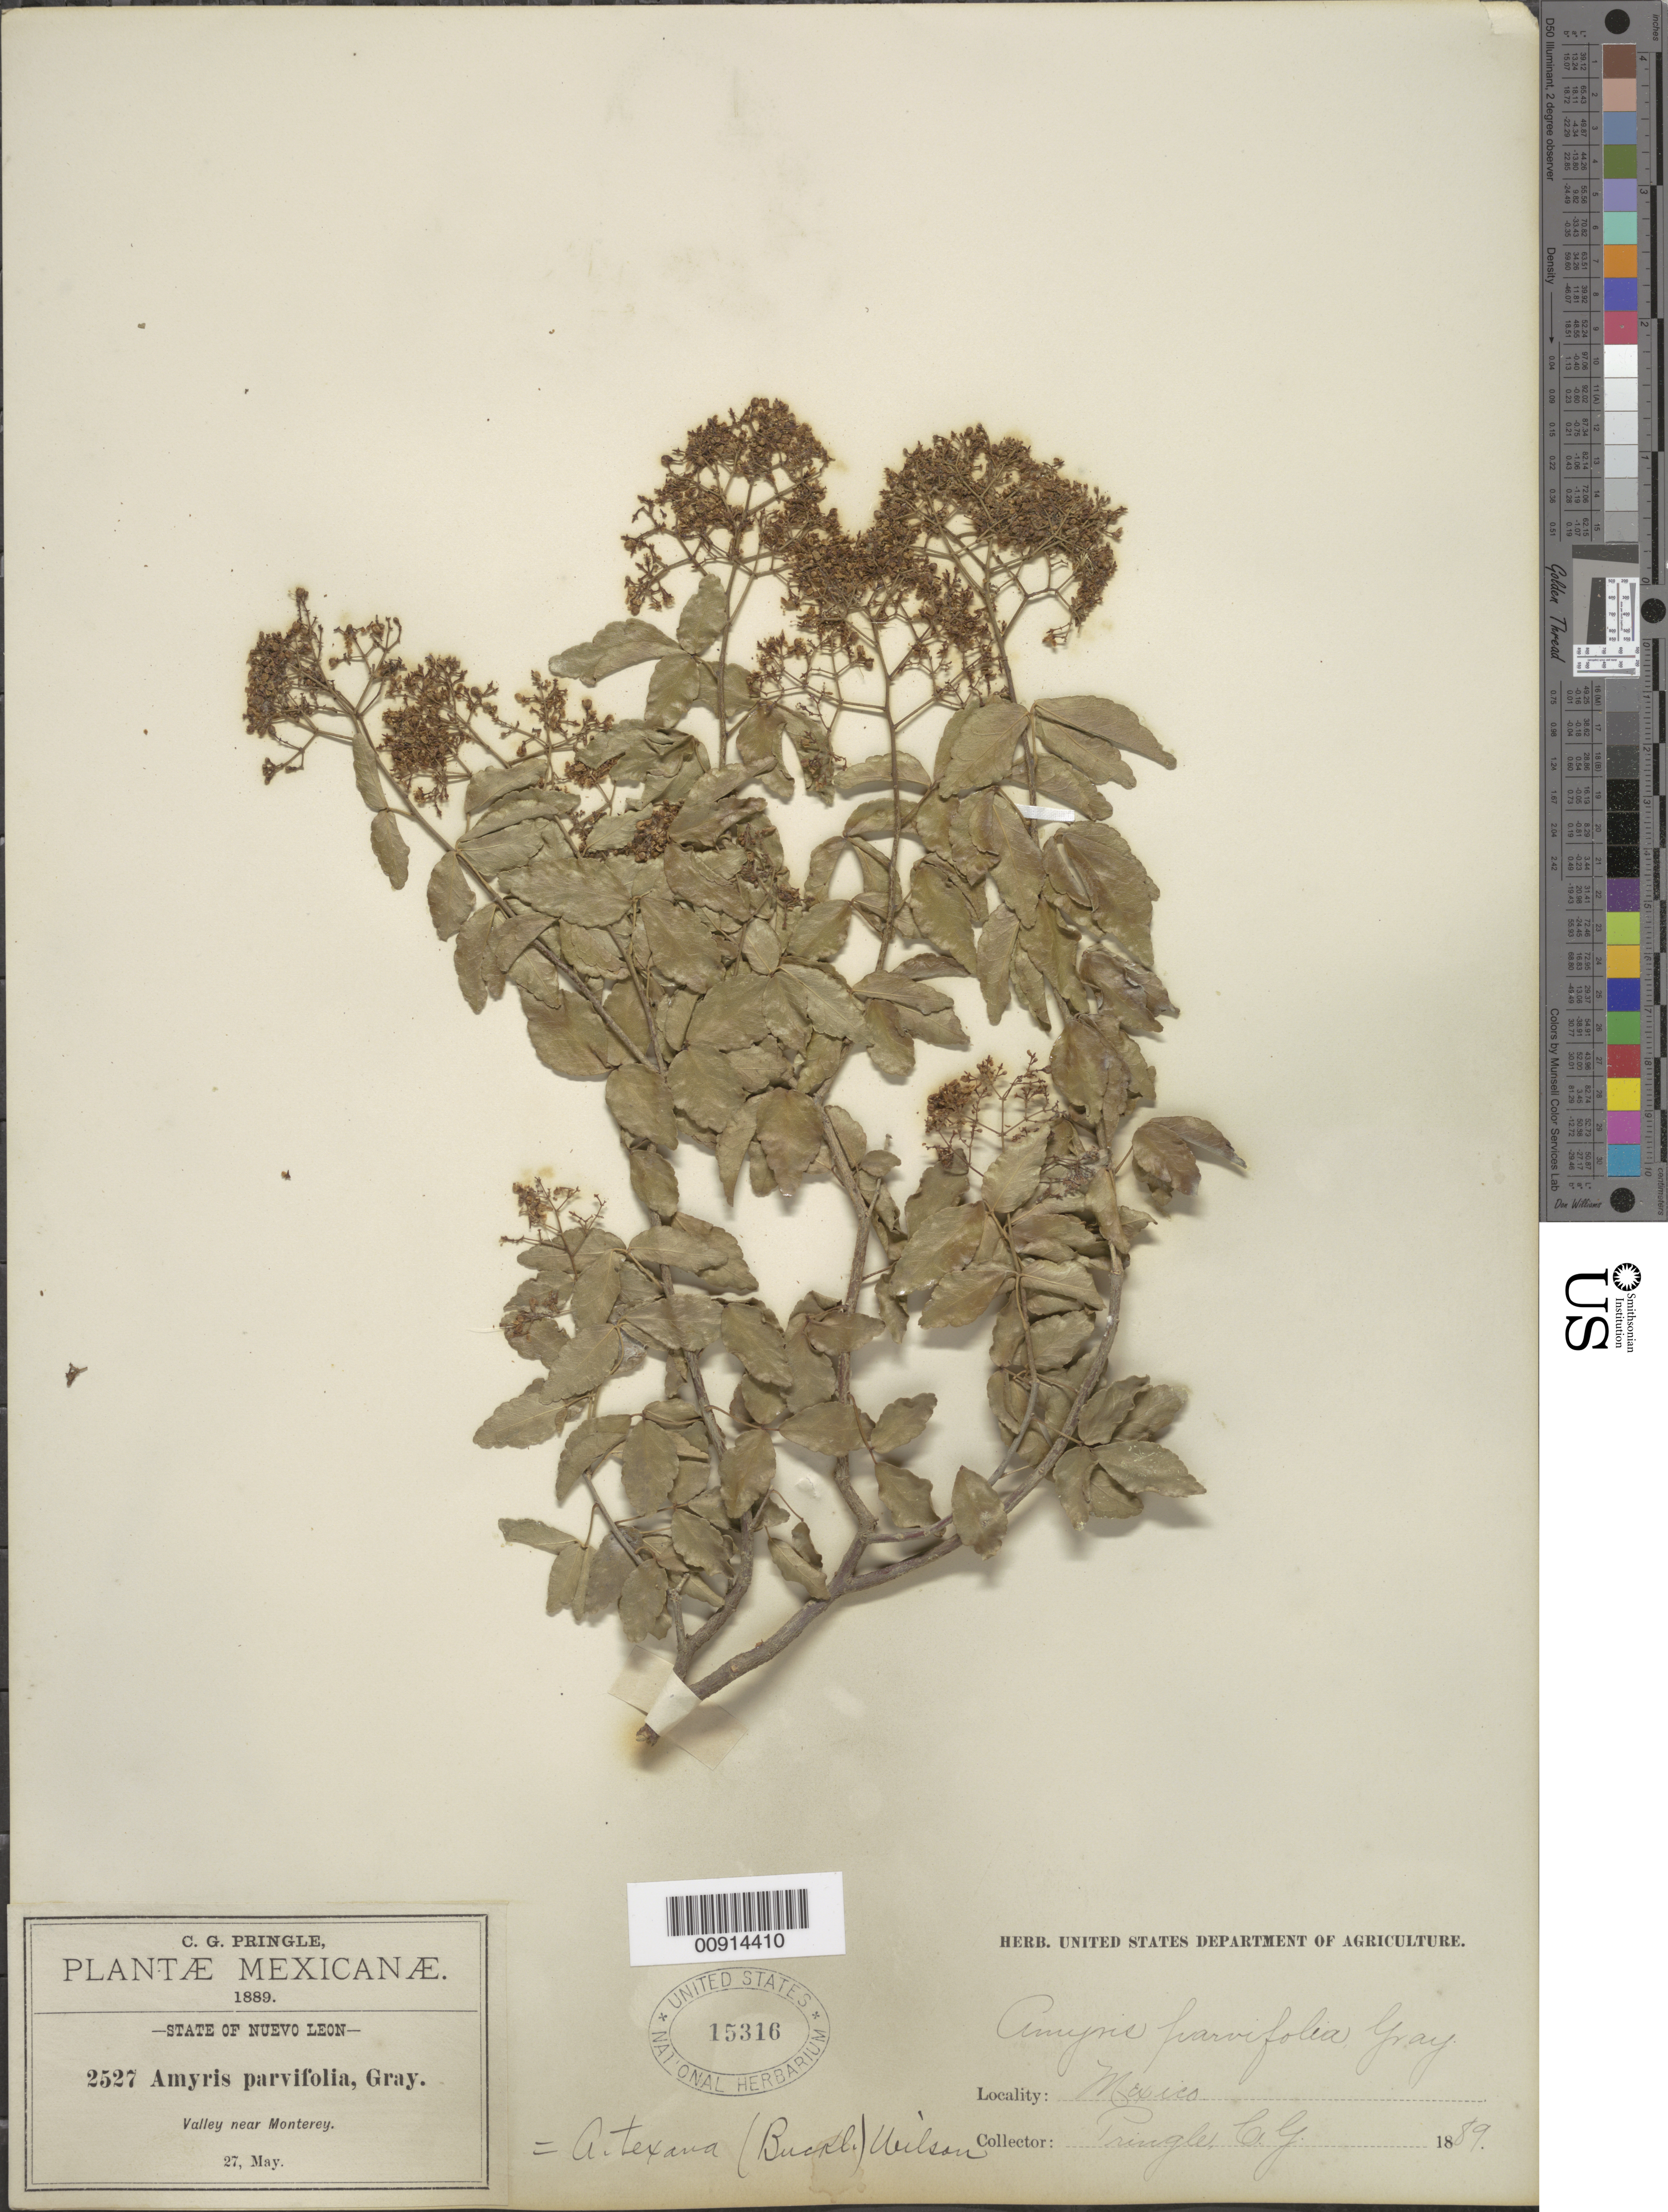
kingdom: Plantae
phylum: Tracheophyta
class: Magnoliopsida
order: Sapindales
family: Rutaceae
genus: Amyris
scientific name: Amyris texana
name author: (Buckley) P. Wilson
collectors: C. G. Pringle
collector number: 2527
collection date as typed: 27 May 1889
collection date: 1889-05-27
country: Mexico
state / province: Nuevo León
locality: Valley near Monterrey, State of Nuevo León.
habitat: Valley.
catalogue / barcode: US 15316